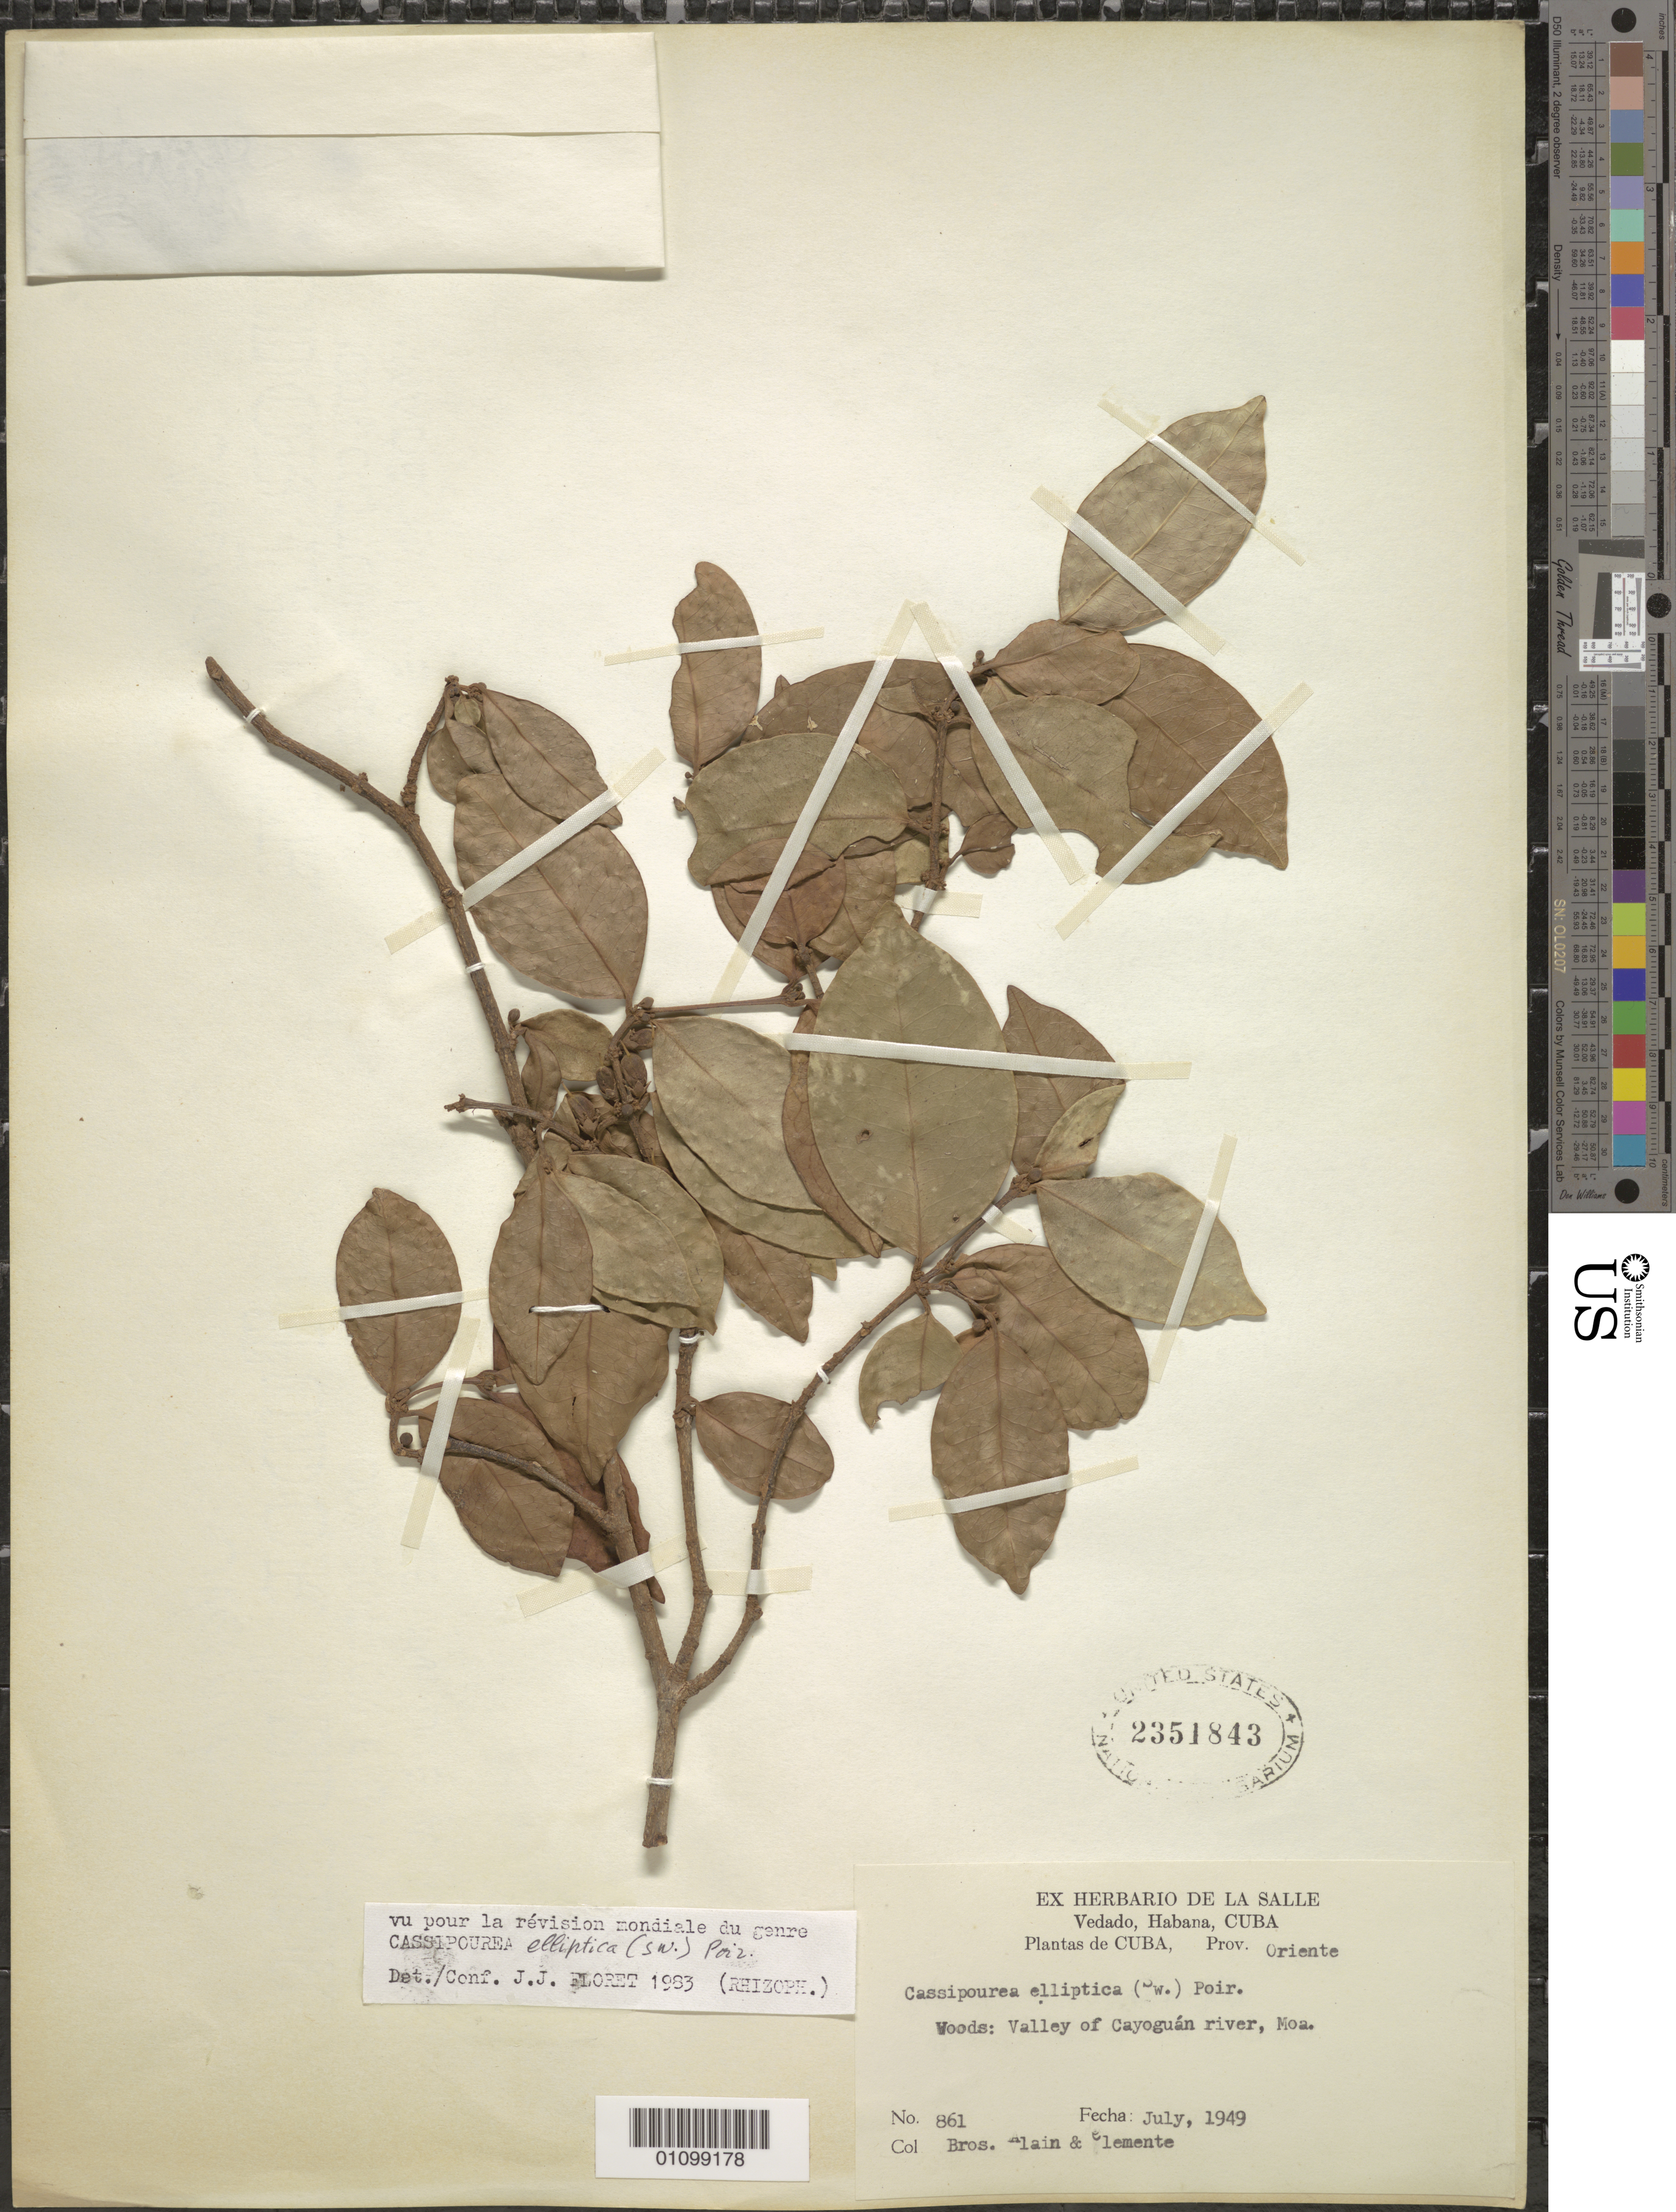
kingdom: Plantae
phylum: Tracheophyta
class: Magnoliopsida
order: Malpighiales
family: Rhizophoraceae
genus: Cassipourea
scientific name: Cassipourea elliptica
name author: (Sw.) Poir.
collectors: A. H. Liogier & Bro. Clemente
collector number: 861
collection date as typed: Jul 1949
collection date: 1949-07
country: Cuba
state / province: Holguín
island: Cuba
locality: Woods: Valley of Cayoguan river, Moa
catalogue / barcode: US 2351843